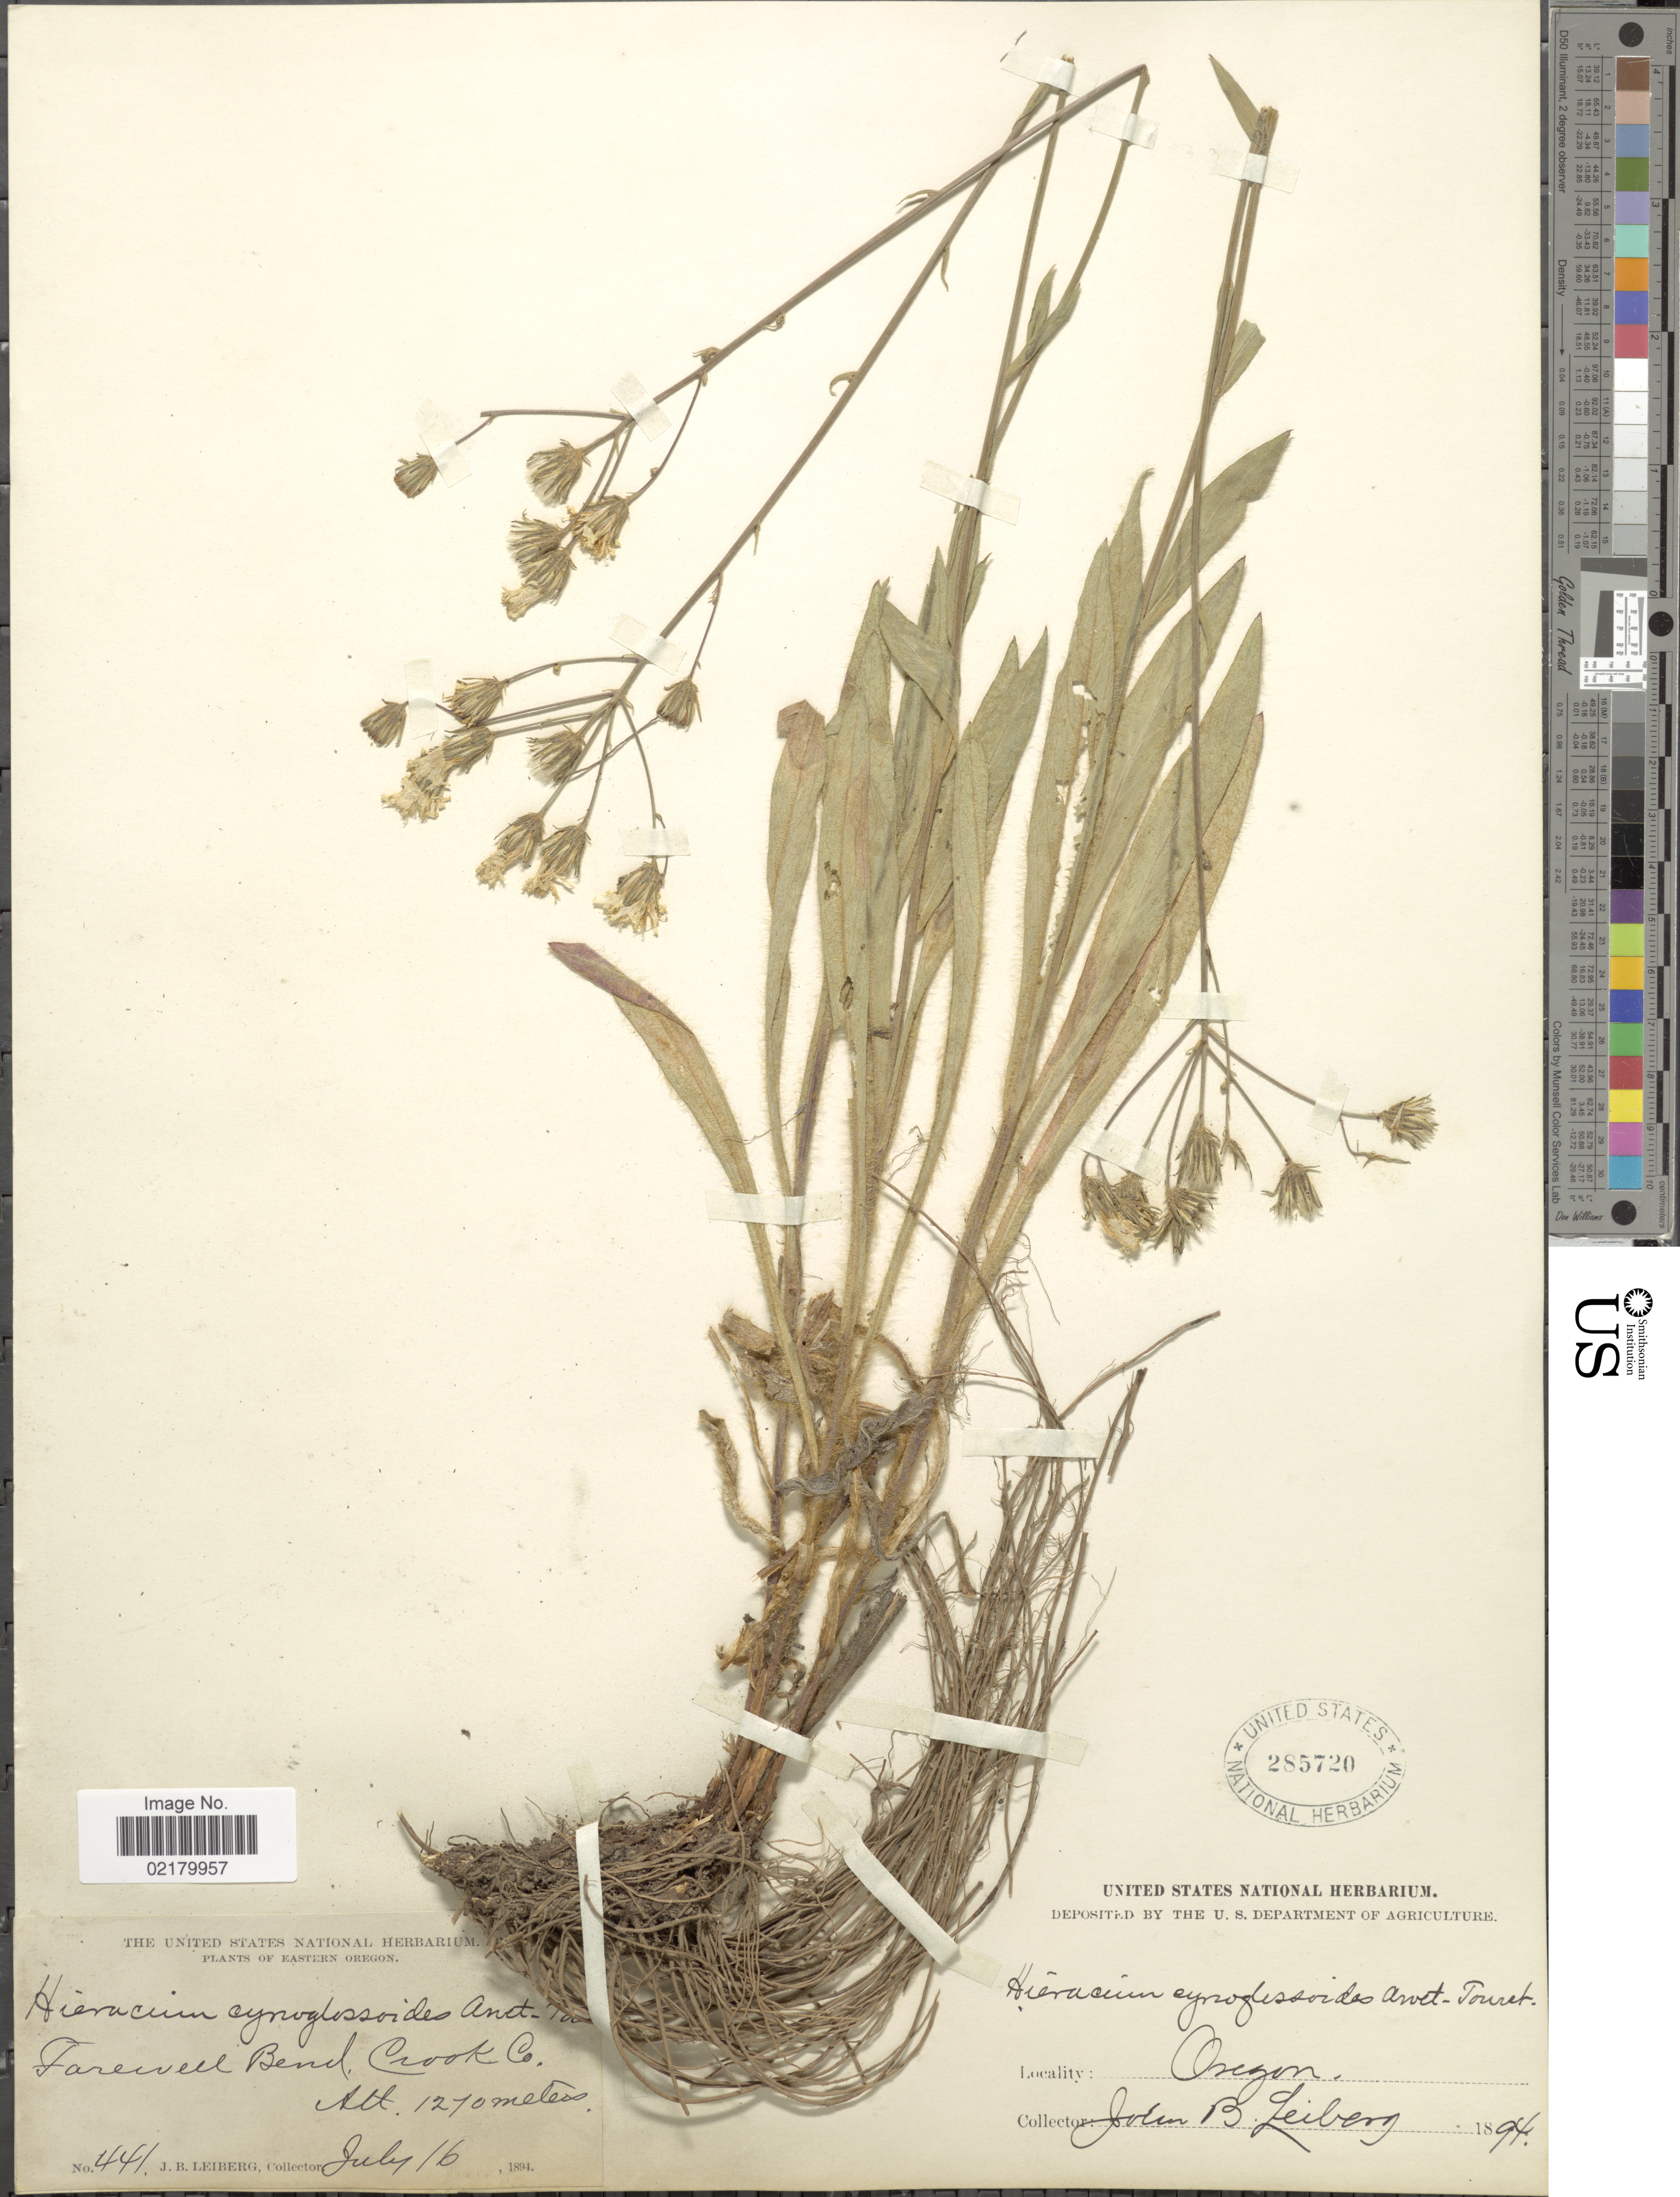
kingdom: Plantae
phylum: Tracheophyta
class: Magnoliopsida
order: Asterales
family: Asteraceae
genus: Hieracium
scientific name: Hieracium scouleri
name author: Hook.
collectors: J. B. Leiberg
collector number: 441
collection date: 1894-07-16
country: United States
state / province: Oregon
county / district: Crook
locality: Eastern oregon, Farewell bend, Crook Co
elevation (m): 1270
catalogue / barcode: US 285720